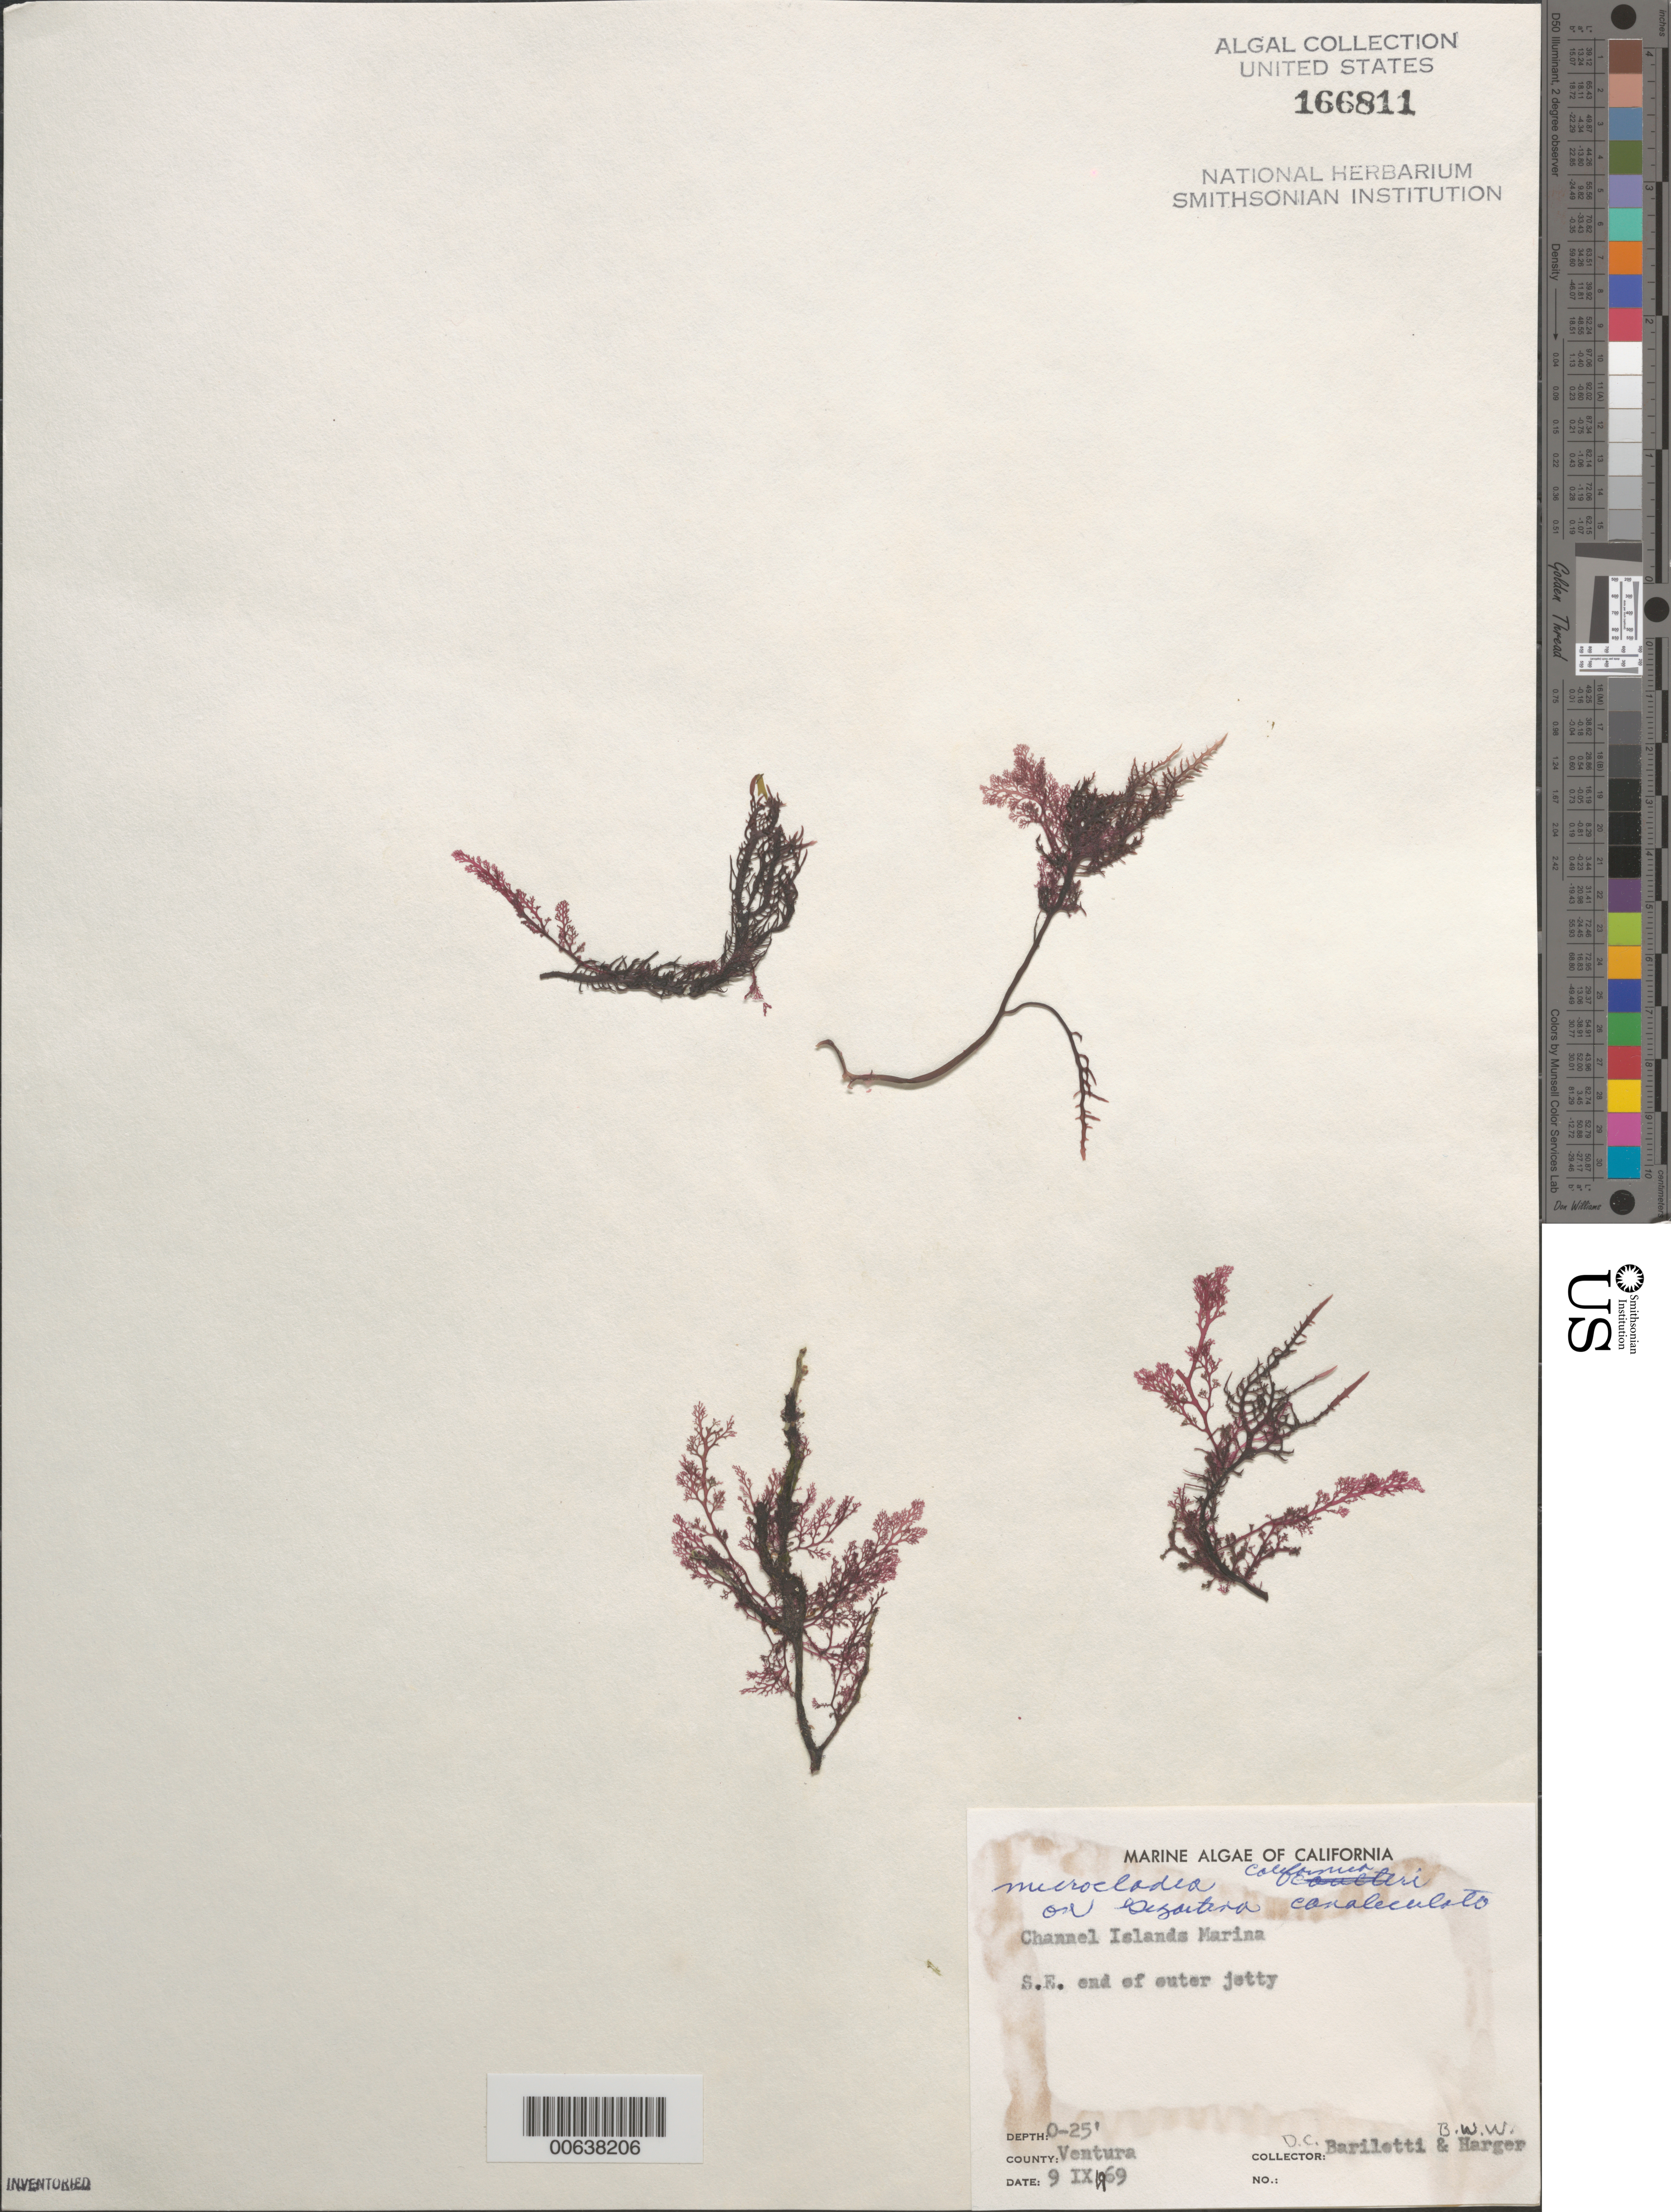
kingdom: Plantae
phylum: Rhodophyta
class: Florideophyceae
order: Ceramiales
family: Ceramiaceae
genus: Campylaephora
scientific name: Campylaephora californica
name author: (Farl.) T.O. Cho in T.O. Cho et al.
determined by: Algae name updating Project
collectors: D. C. Barilotti & B. W. Harger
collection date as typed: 09 Sep 1969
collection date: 1969-09-09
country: United States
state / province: California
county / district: Ventura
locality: Channel Islands Marina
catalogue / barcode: US 166811